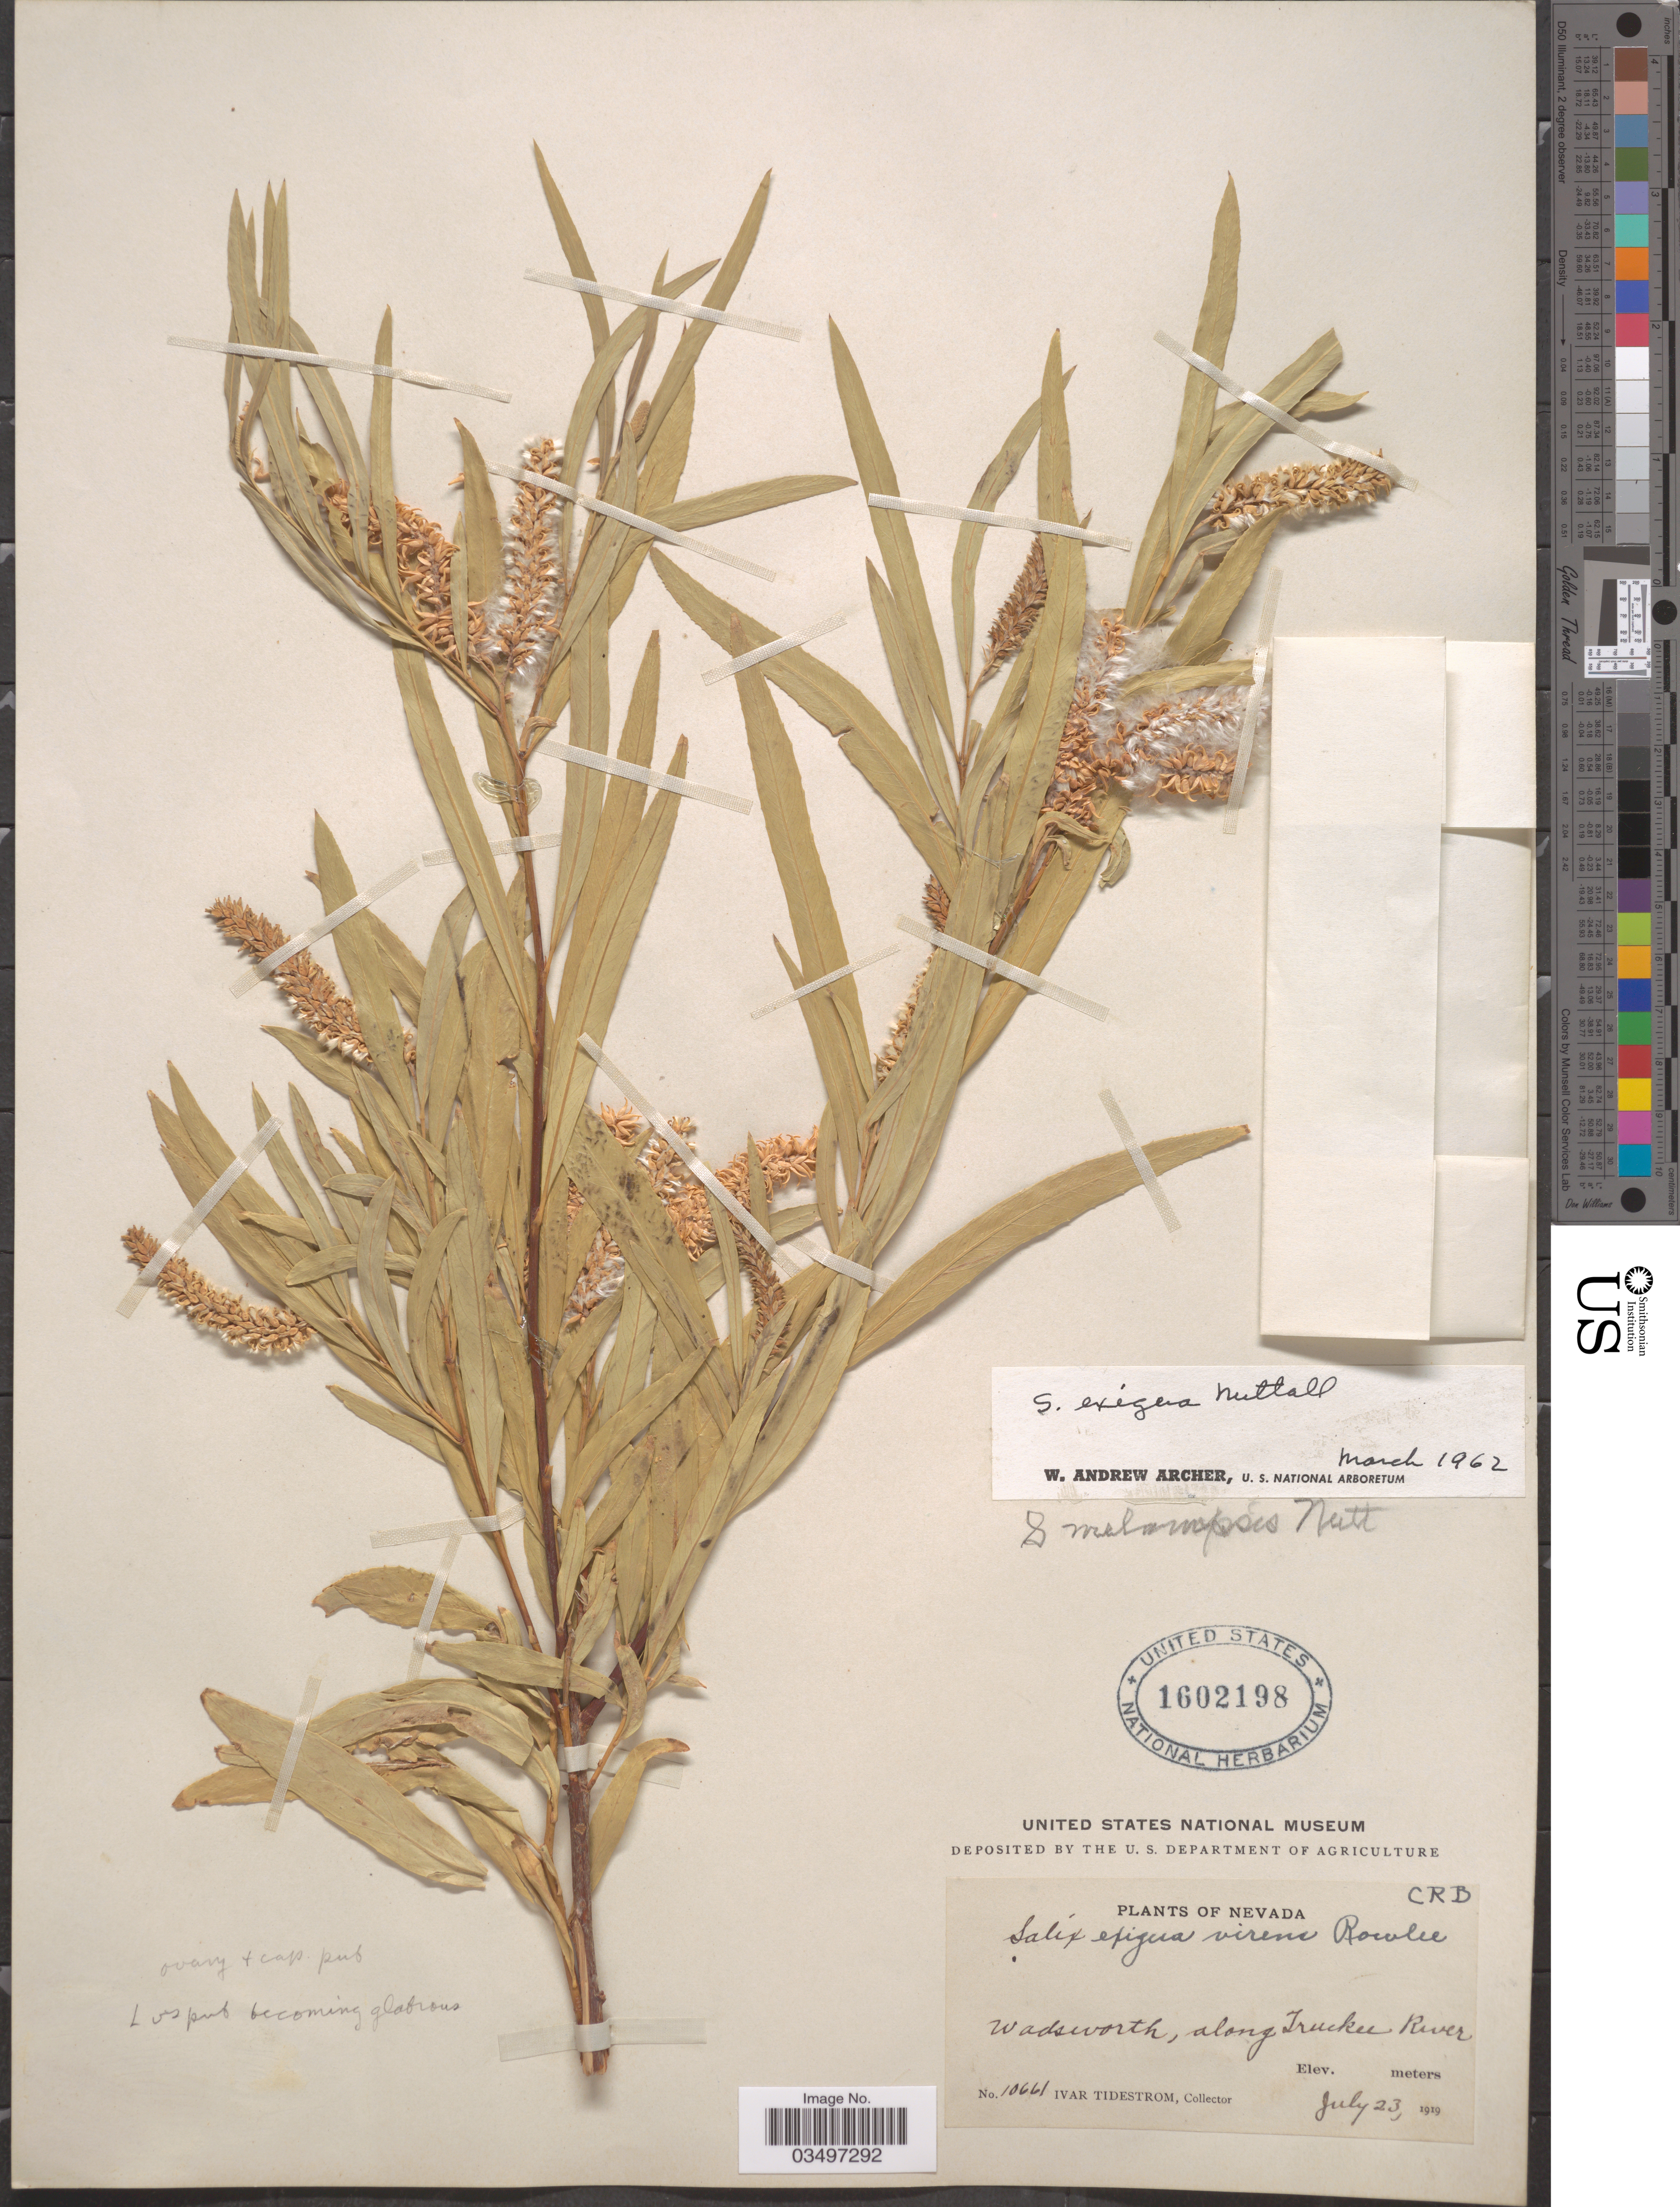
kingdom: Plantae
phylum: Tracheophyta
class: Magnoliopsida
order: Malpighiales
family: Salicaceae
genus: Salix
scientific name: Salix exigua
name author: Nutt.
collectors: I. F. Tidestrom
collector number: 10661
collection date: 1919-07-23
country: United States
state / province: Nevada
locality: Wadsworth, along Truckee River.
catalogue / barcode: US 1602198